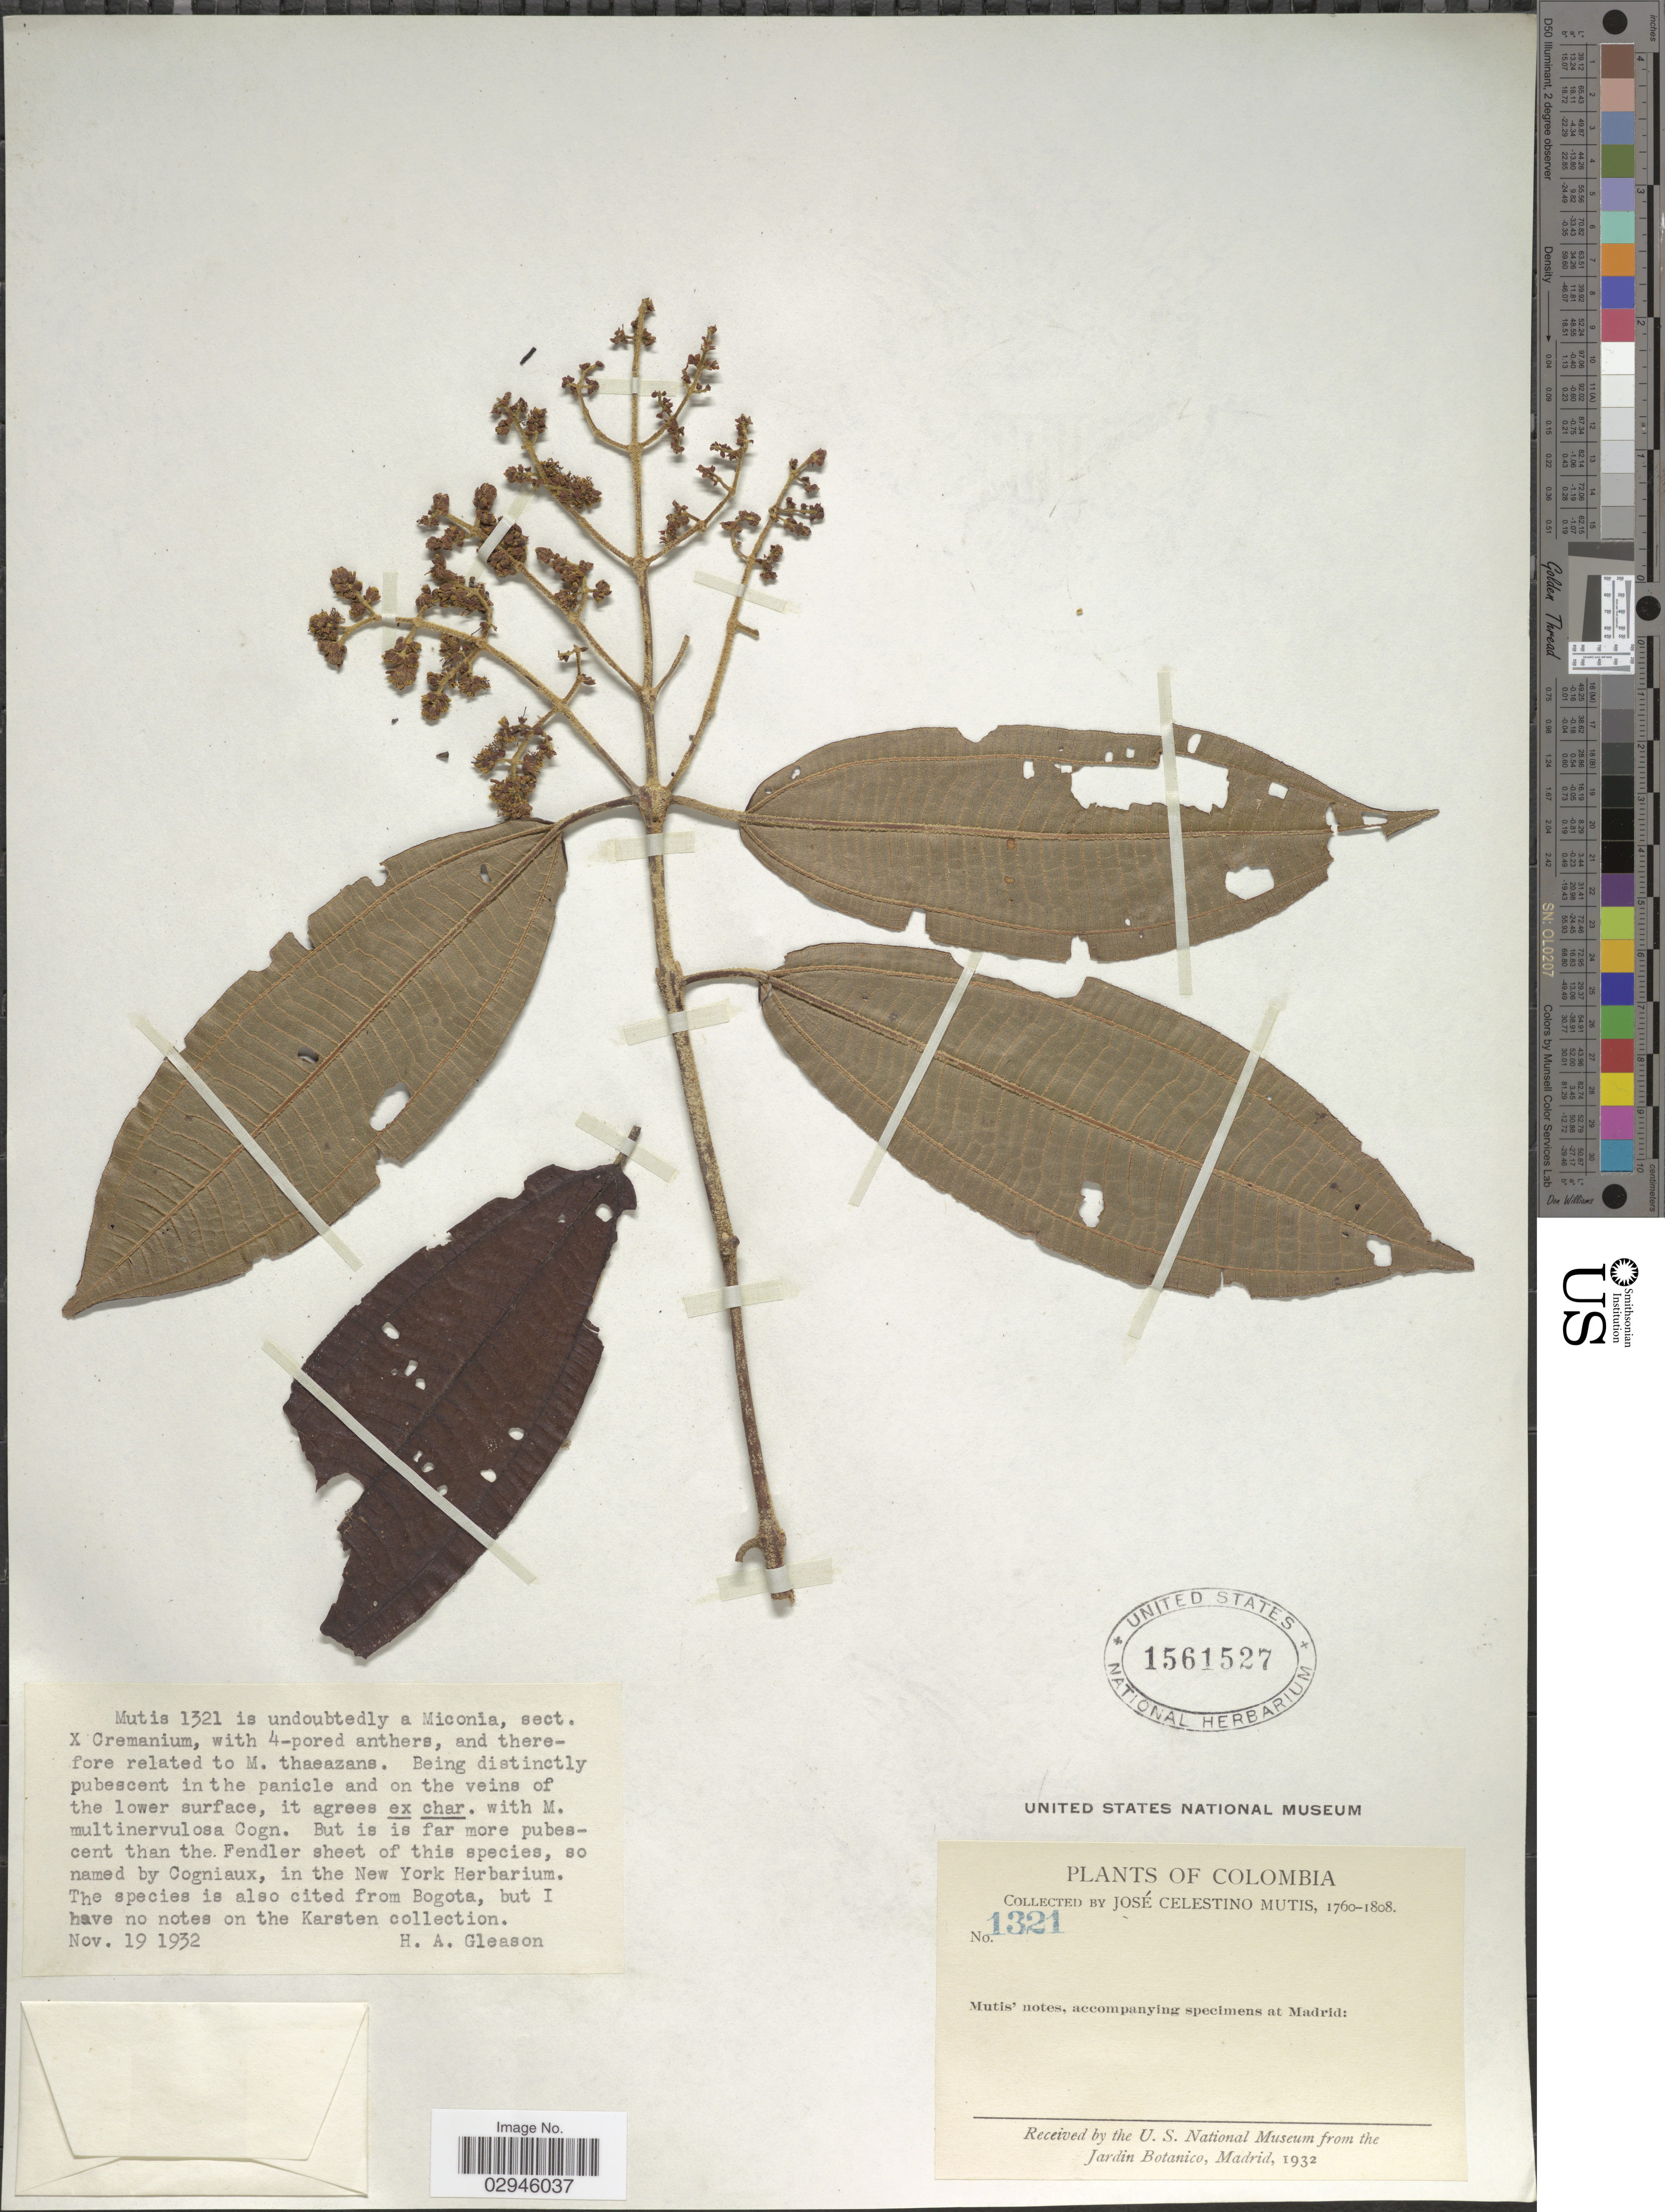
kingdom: Plantae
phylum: Tracheophyta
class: Magnoliopsida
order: Myrtales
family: Melastomataceae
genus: Miconia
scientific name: Miconia sp.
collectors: J. C. B. Mutis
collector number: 1321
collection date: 1760/1808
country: Colombia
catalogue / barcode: US 1561527